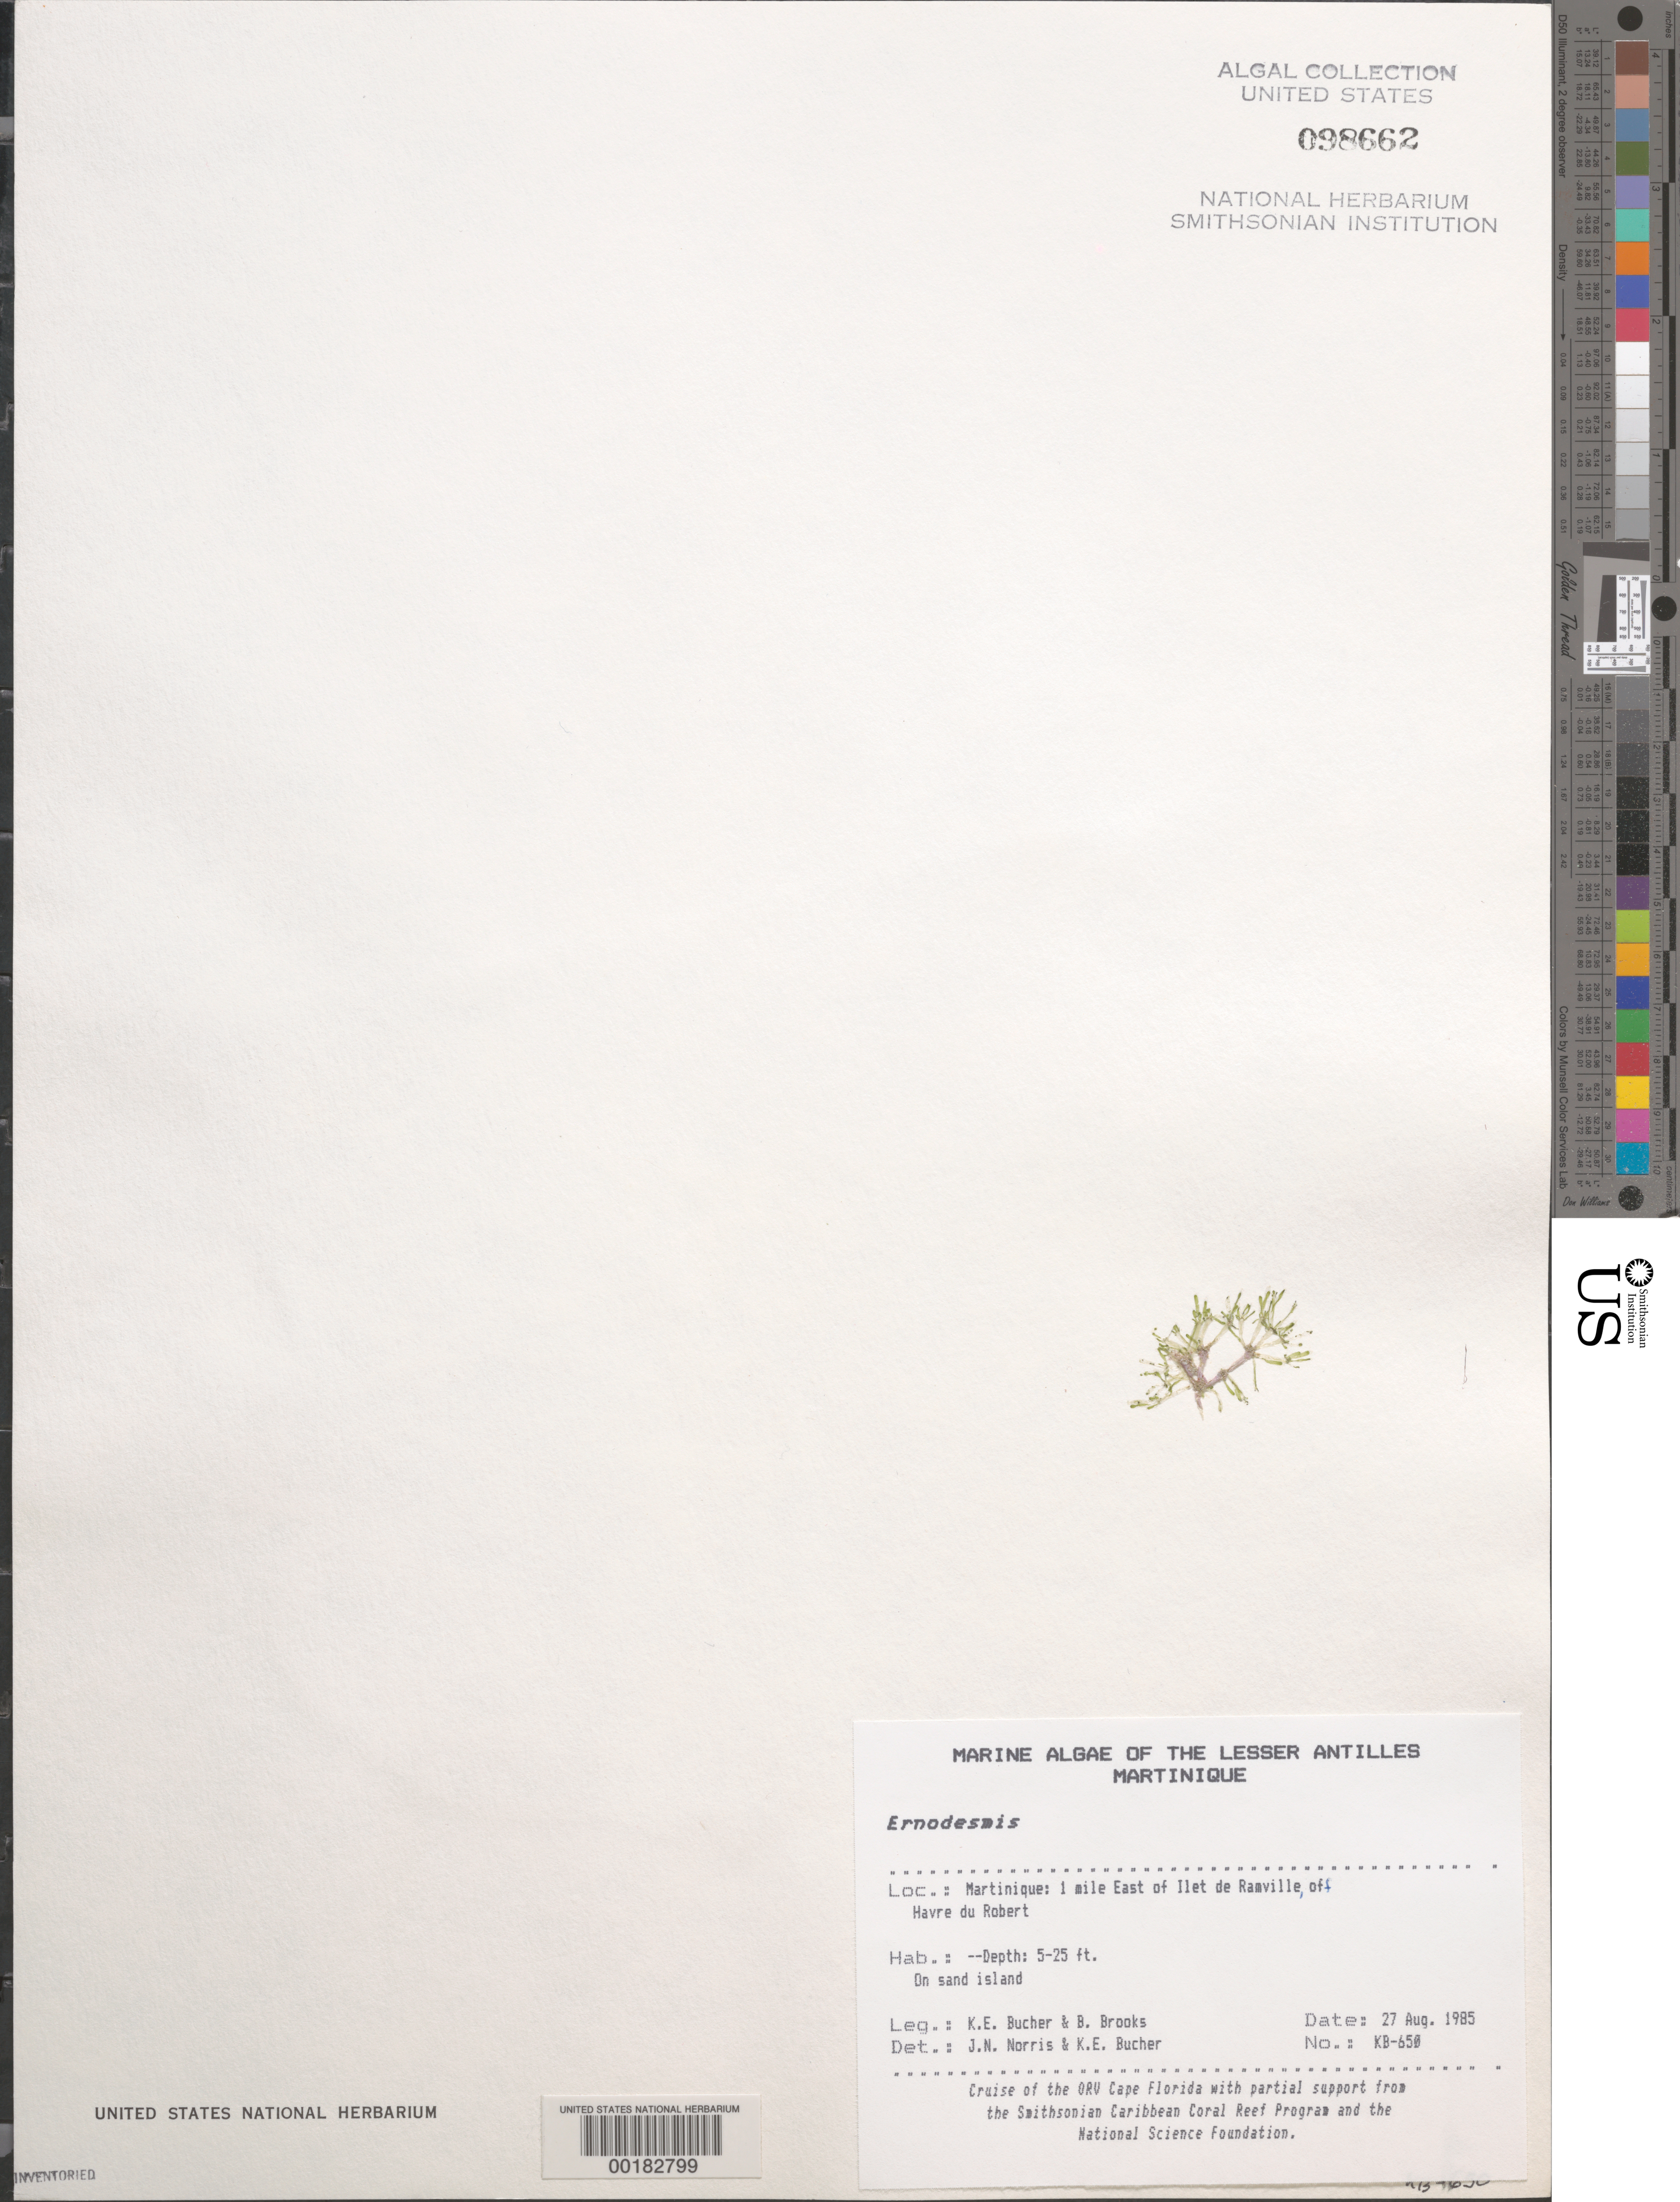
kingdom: Plantae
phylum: Chlorophyta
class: Ulvophyceae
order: Siphonocladales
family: Siphonocladaceae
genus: Ernodesmis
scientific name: Ernodesmis sp.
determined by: Norris, J. N.; Bucher, K. E.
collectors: K. E. Bucher & B. Brooks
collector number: Kb-650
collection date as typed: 27 Aug 1985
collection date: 1985-08-27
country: Martinique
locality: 1 mile east of Ilet de Ramville, off Havre du Robert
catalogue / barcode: US 98662